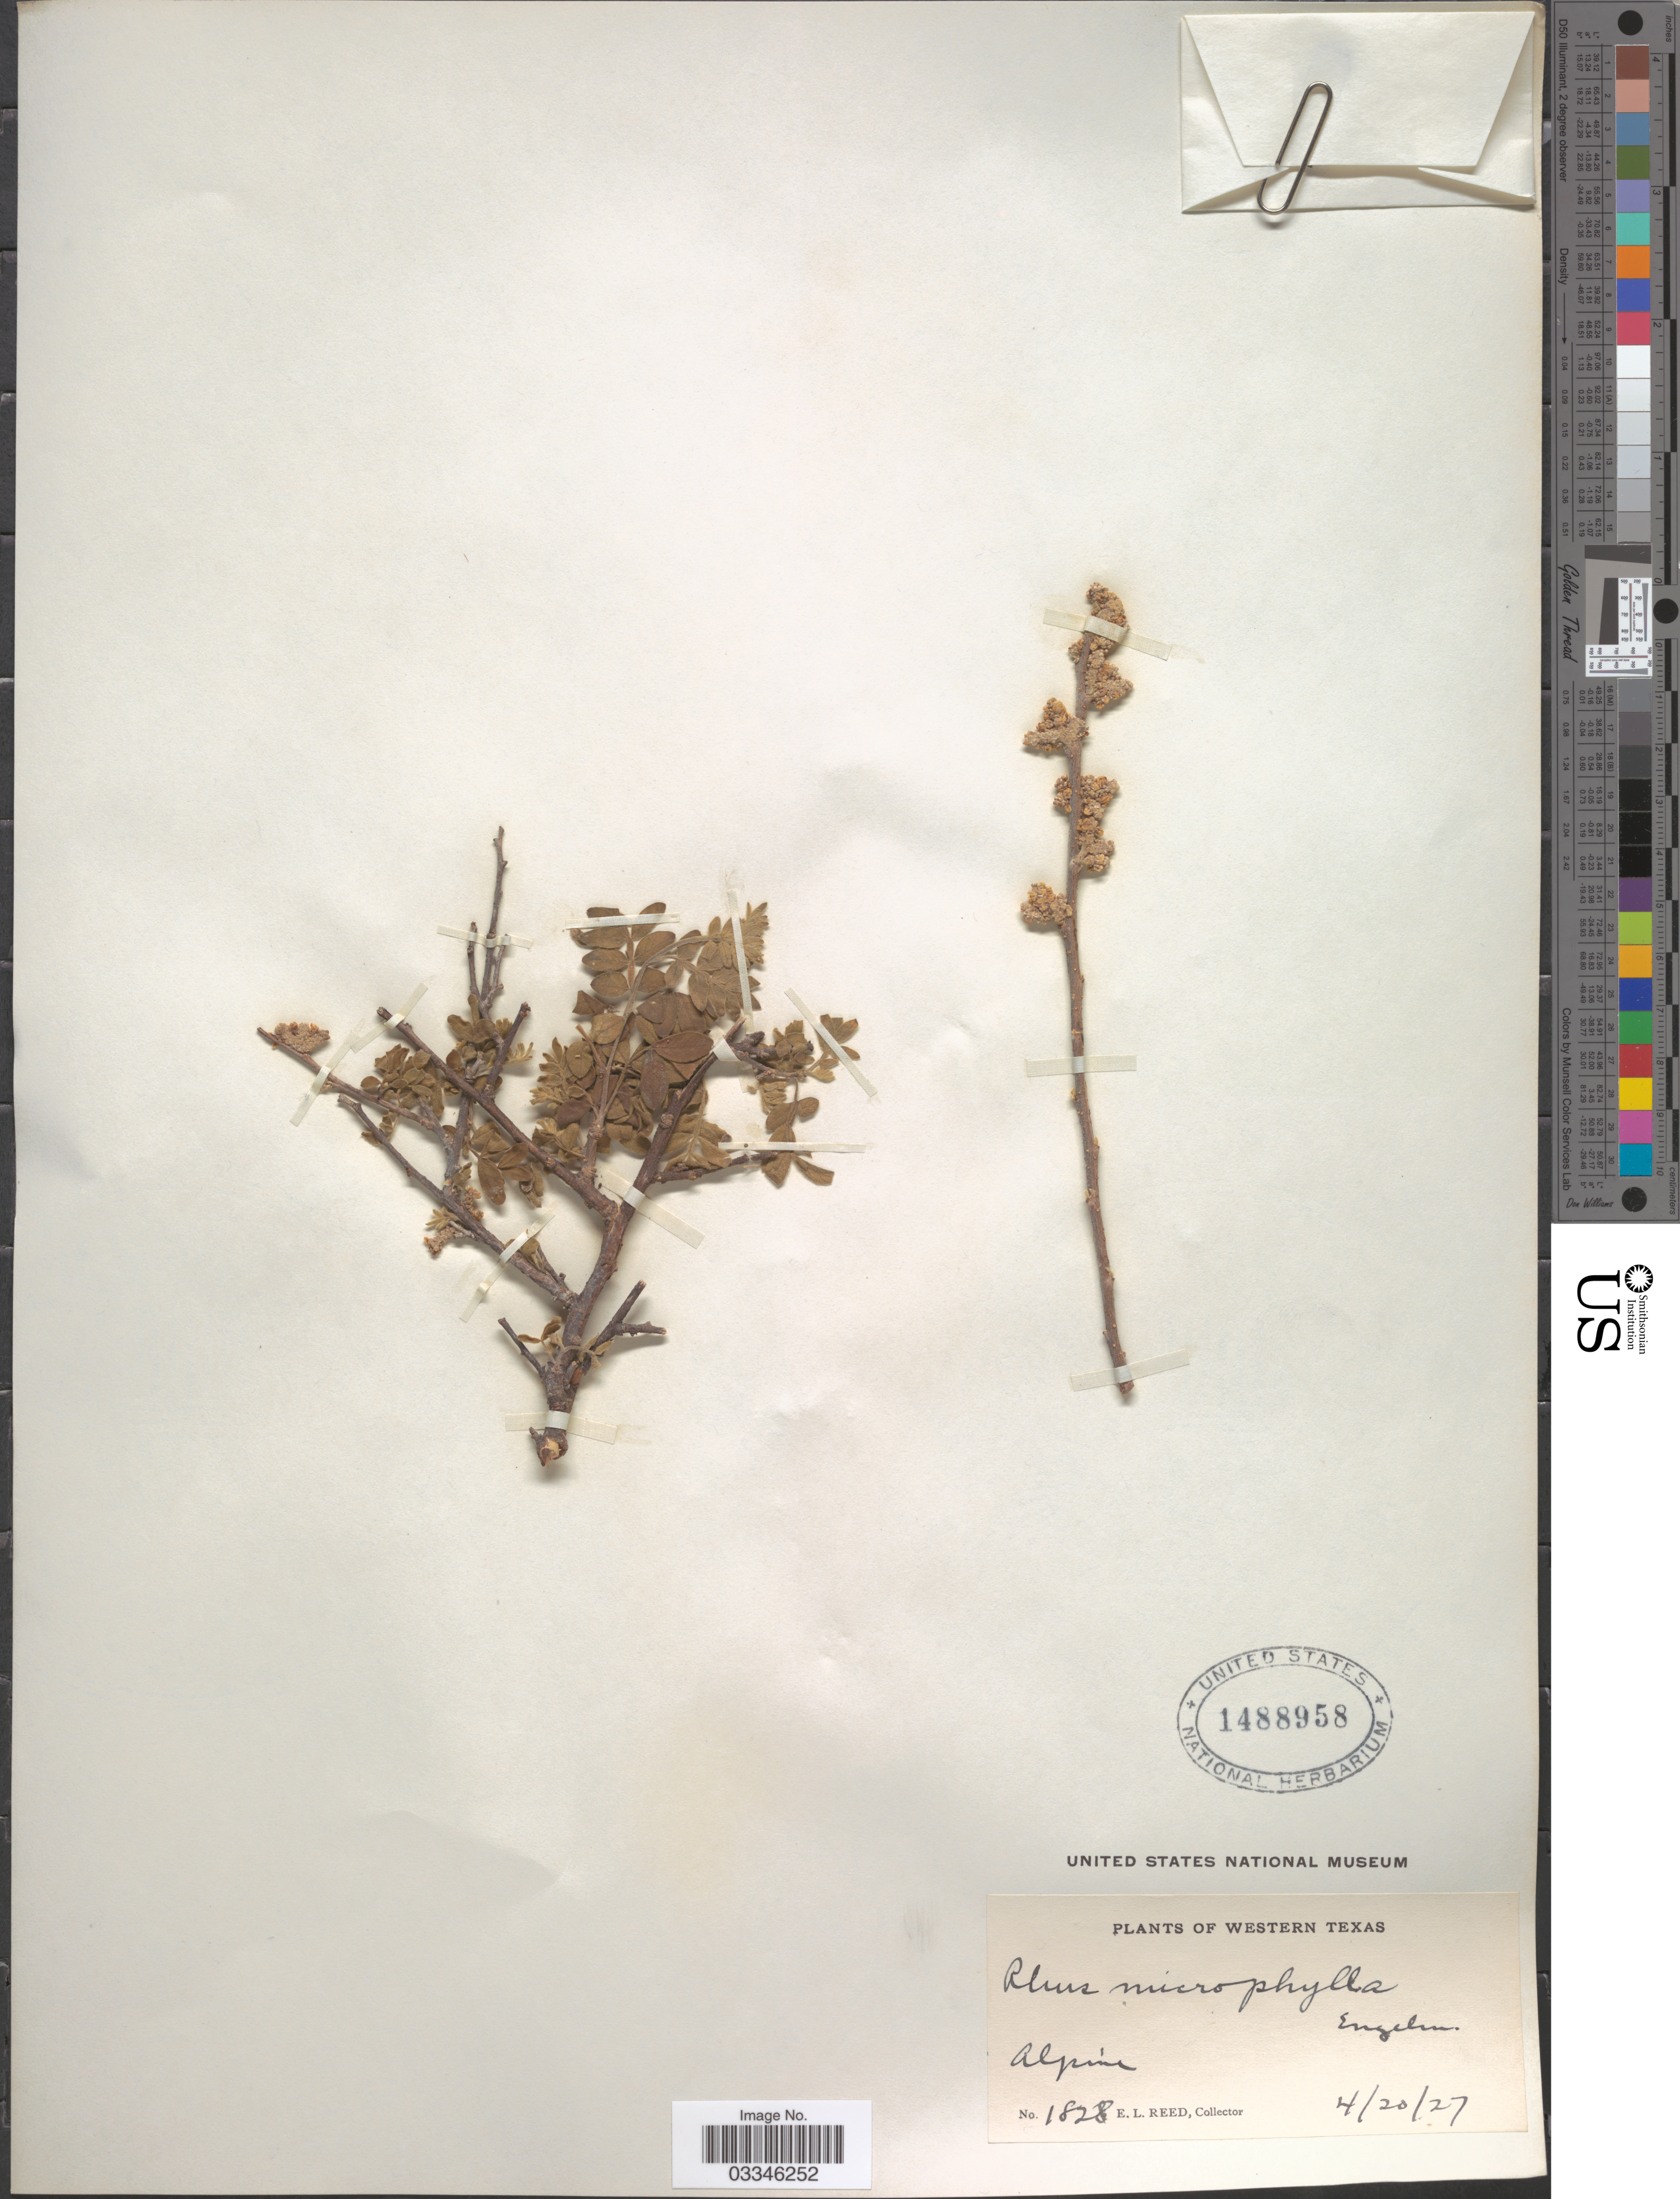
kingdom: Plantae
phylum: Tracheophyta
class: Magnoliopsida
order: Sapindales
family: Anacardiaceae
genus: Rhus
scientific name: Rhus microphylla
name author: Engelm.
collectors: E. Reed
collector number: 1828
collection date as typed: Transcribed d/m/y: 20/4/27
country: United States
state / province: Texas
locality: Western Texas. Alpine.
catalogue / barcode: US 1488958